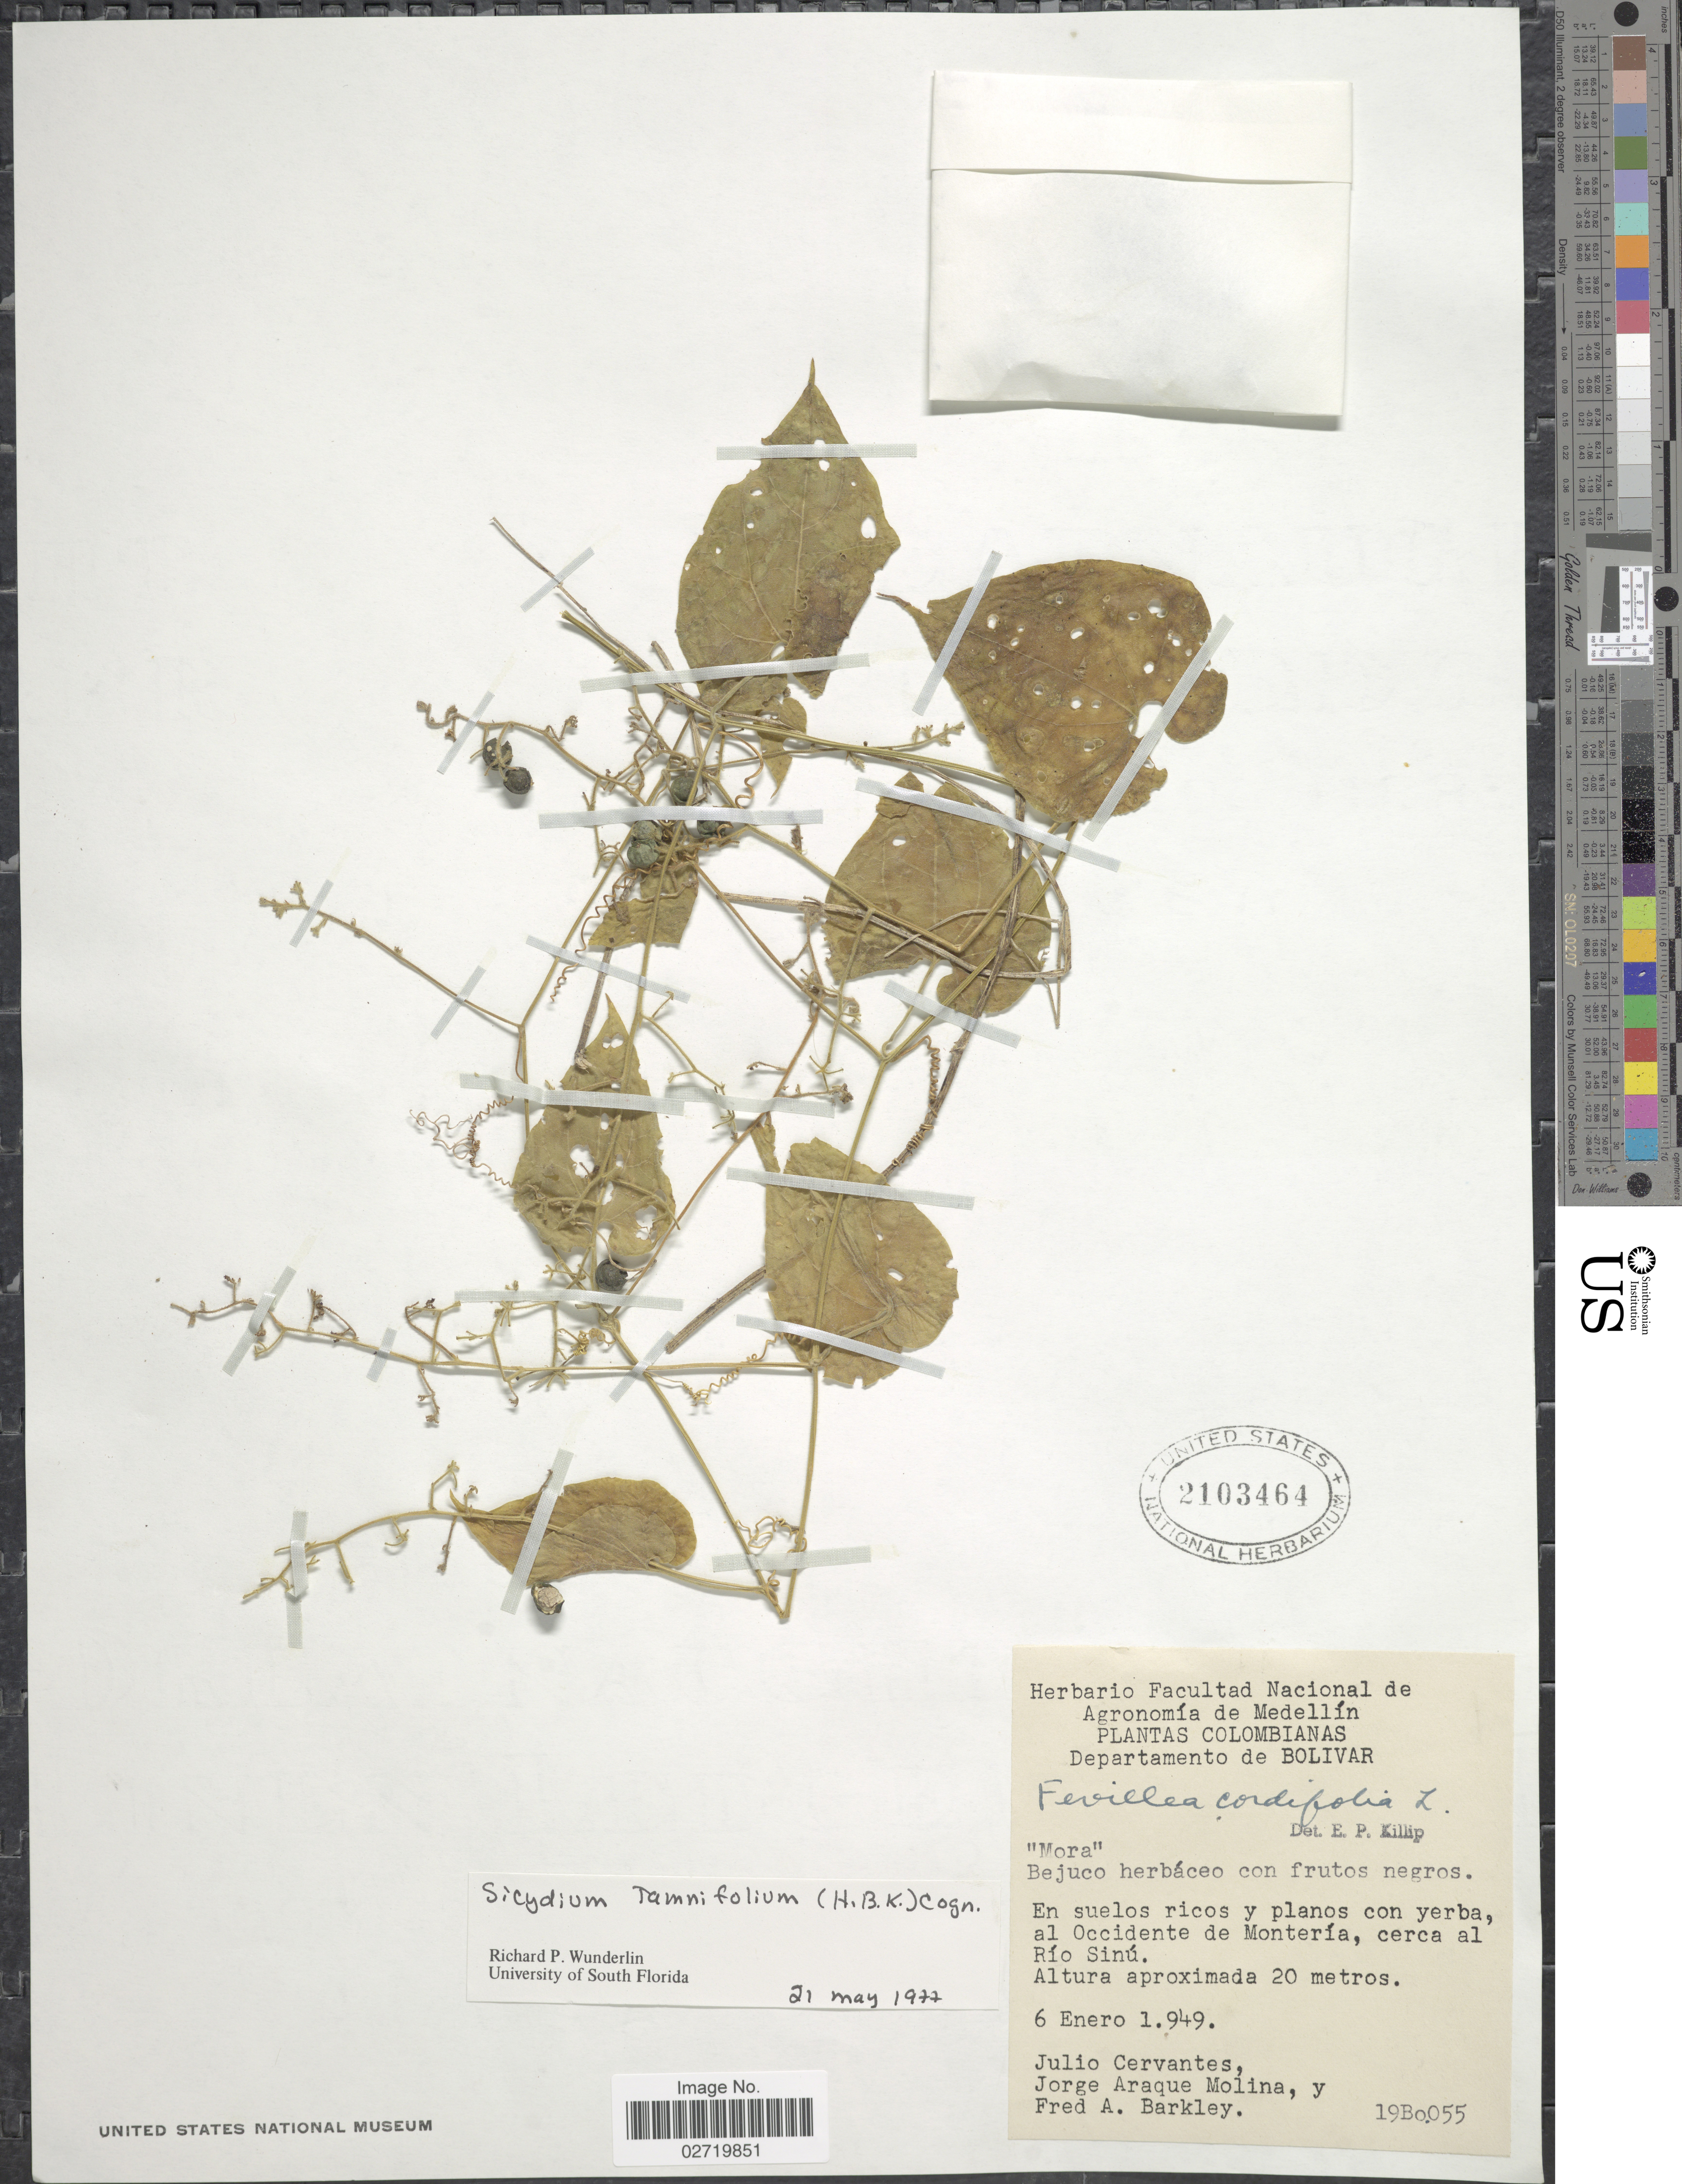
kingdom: Plantae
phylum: Tracheophyta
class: Magnoliopsida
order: Cucurbitales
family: Cucurbitaceae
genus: Sicydium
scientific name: Sicydium tamnifolium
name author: (Kunth) Cogn.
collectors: J. Cervantes, J. Araque Molina & F. A. Barkley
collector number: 19Bo055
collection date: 1949-01-06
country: Colombia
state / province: Bolívar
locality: Departamento de Bolivar. En suelos ricos y planos con yerba, al Occidente de Montería, cerca al Río Sinú.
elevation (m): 20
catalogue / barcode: US 2103464